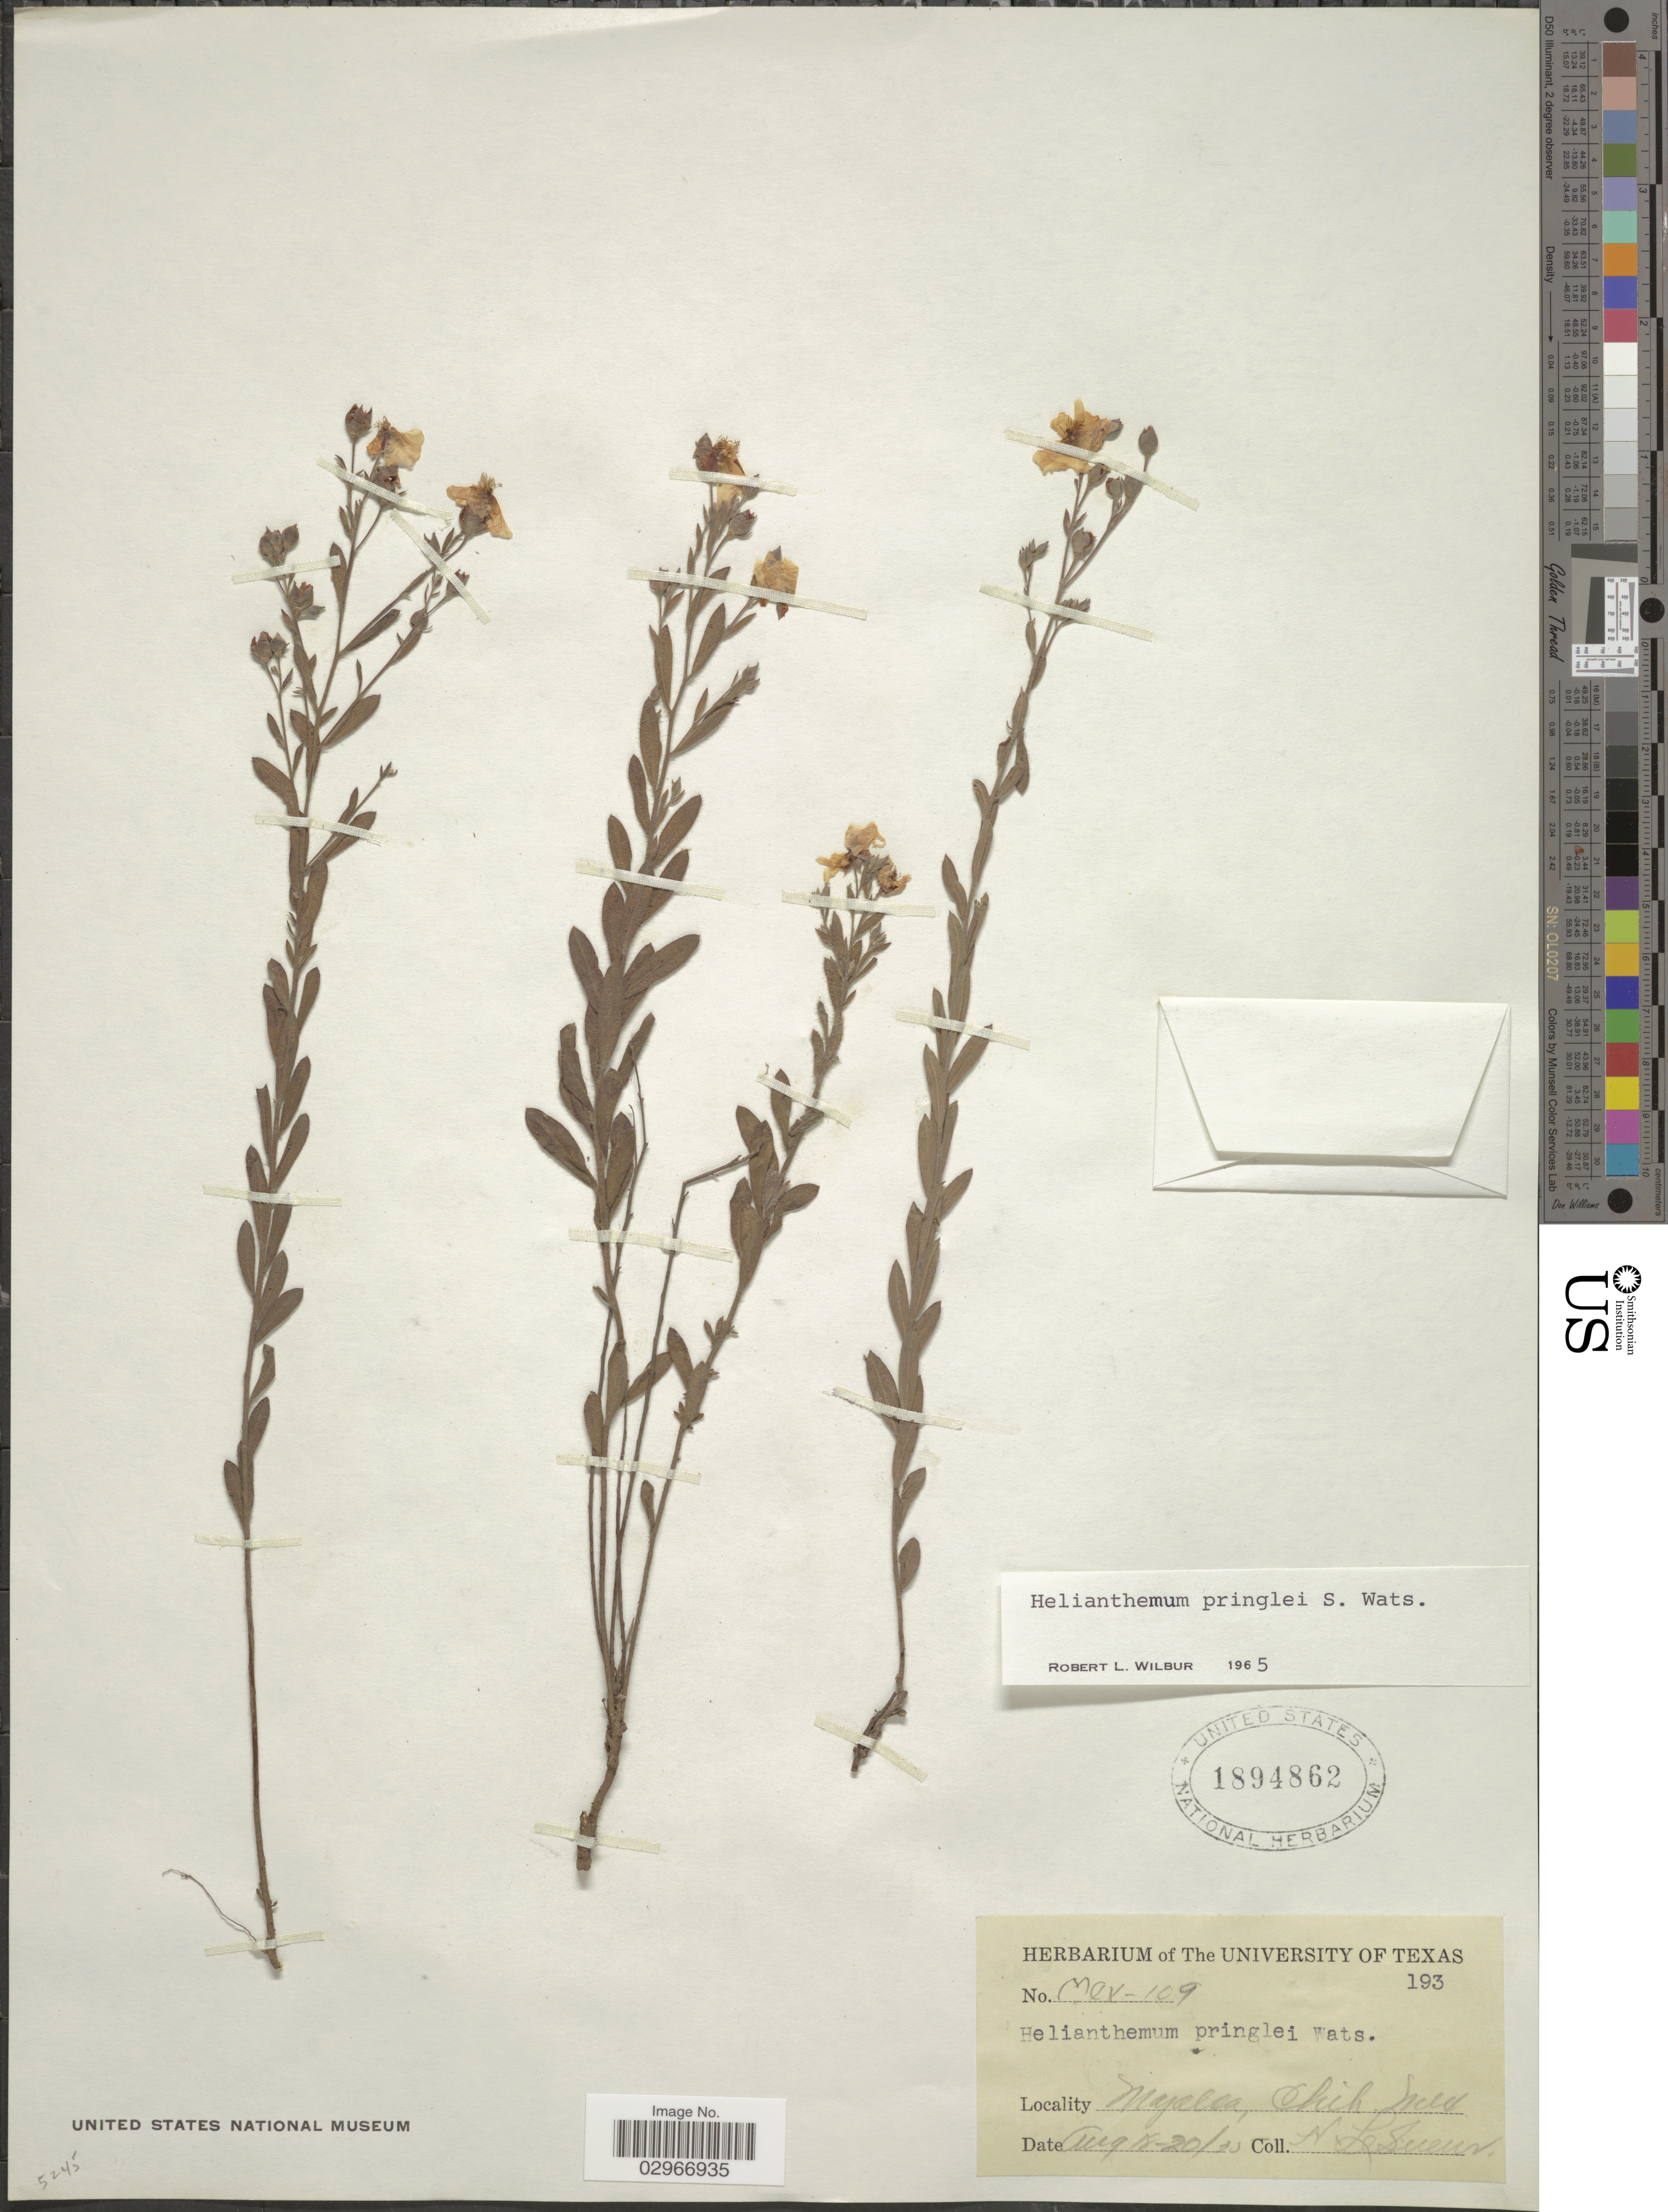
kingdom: Plantae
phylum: Tracheophyta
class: Magnoliopsida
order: Malvales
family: Cistaceae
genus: Helianthemum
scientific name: Helianthemum pringlei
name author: S. Watson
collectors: D. H. LeSueur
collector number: Mex-109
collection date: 1930-08-18/1930-08-20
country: Mexico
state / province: Chihuahua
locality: Majalca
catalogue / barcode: US 1894862